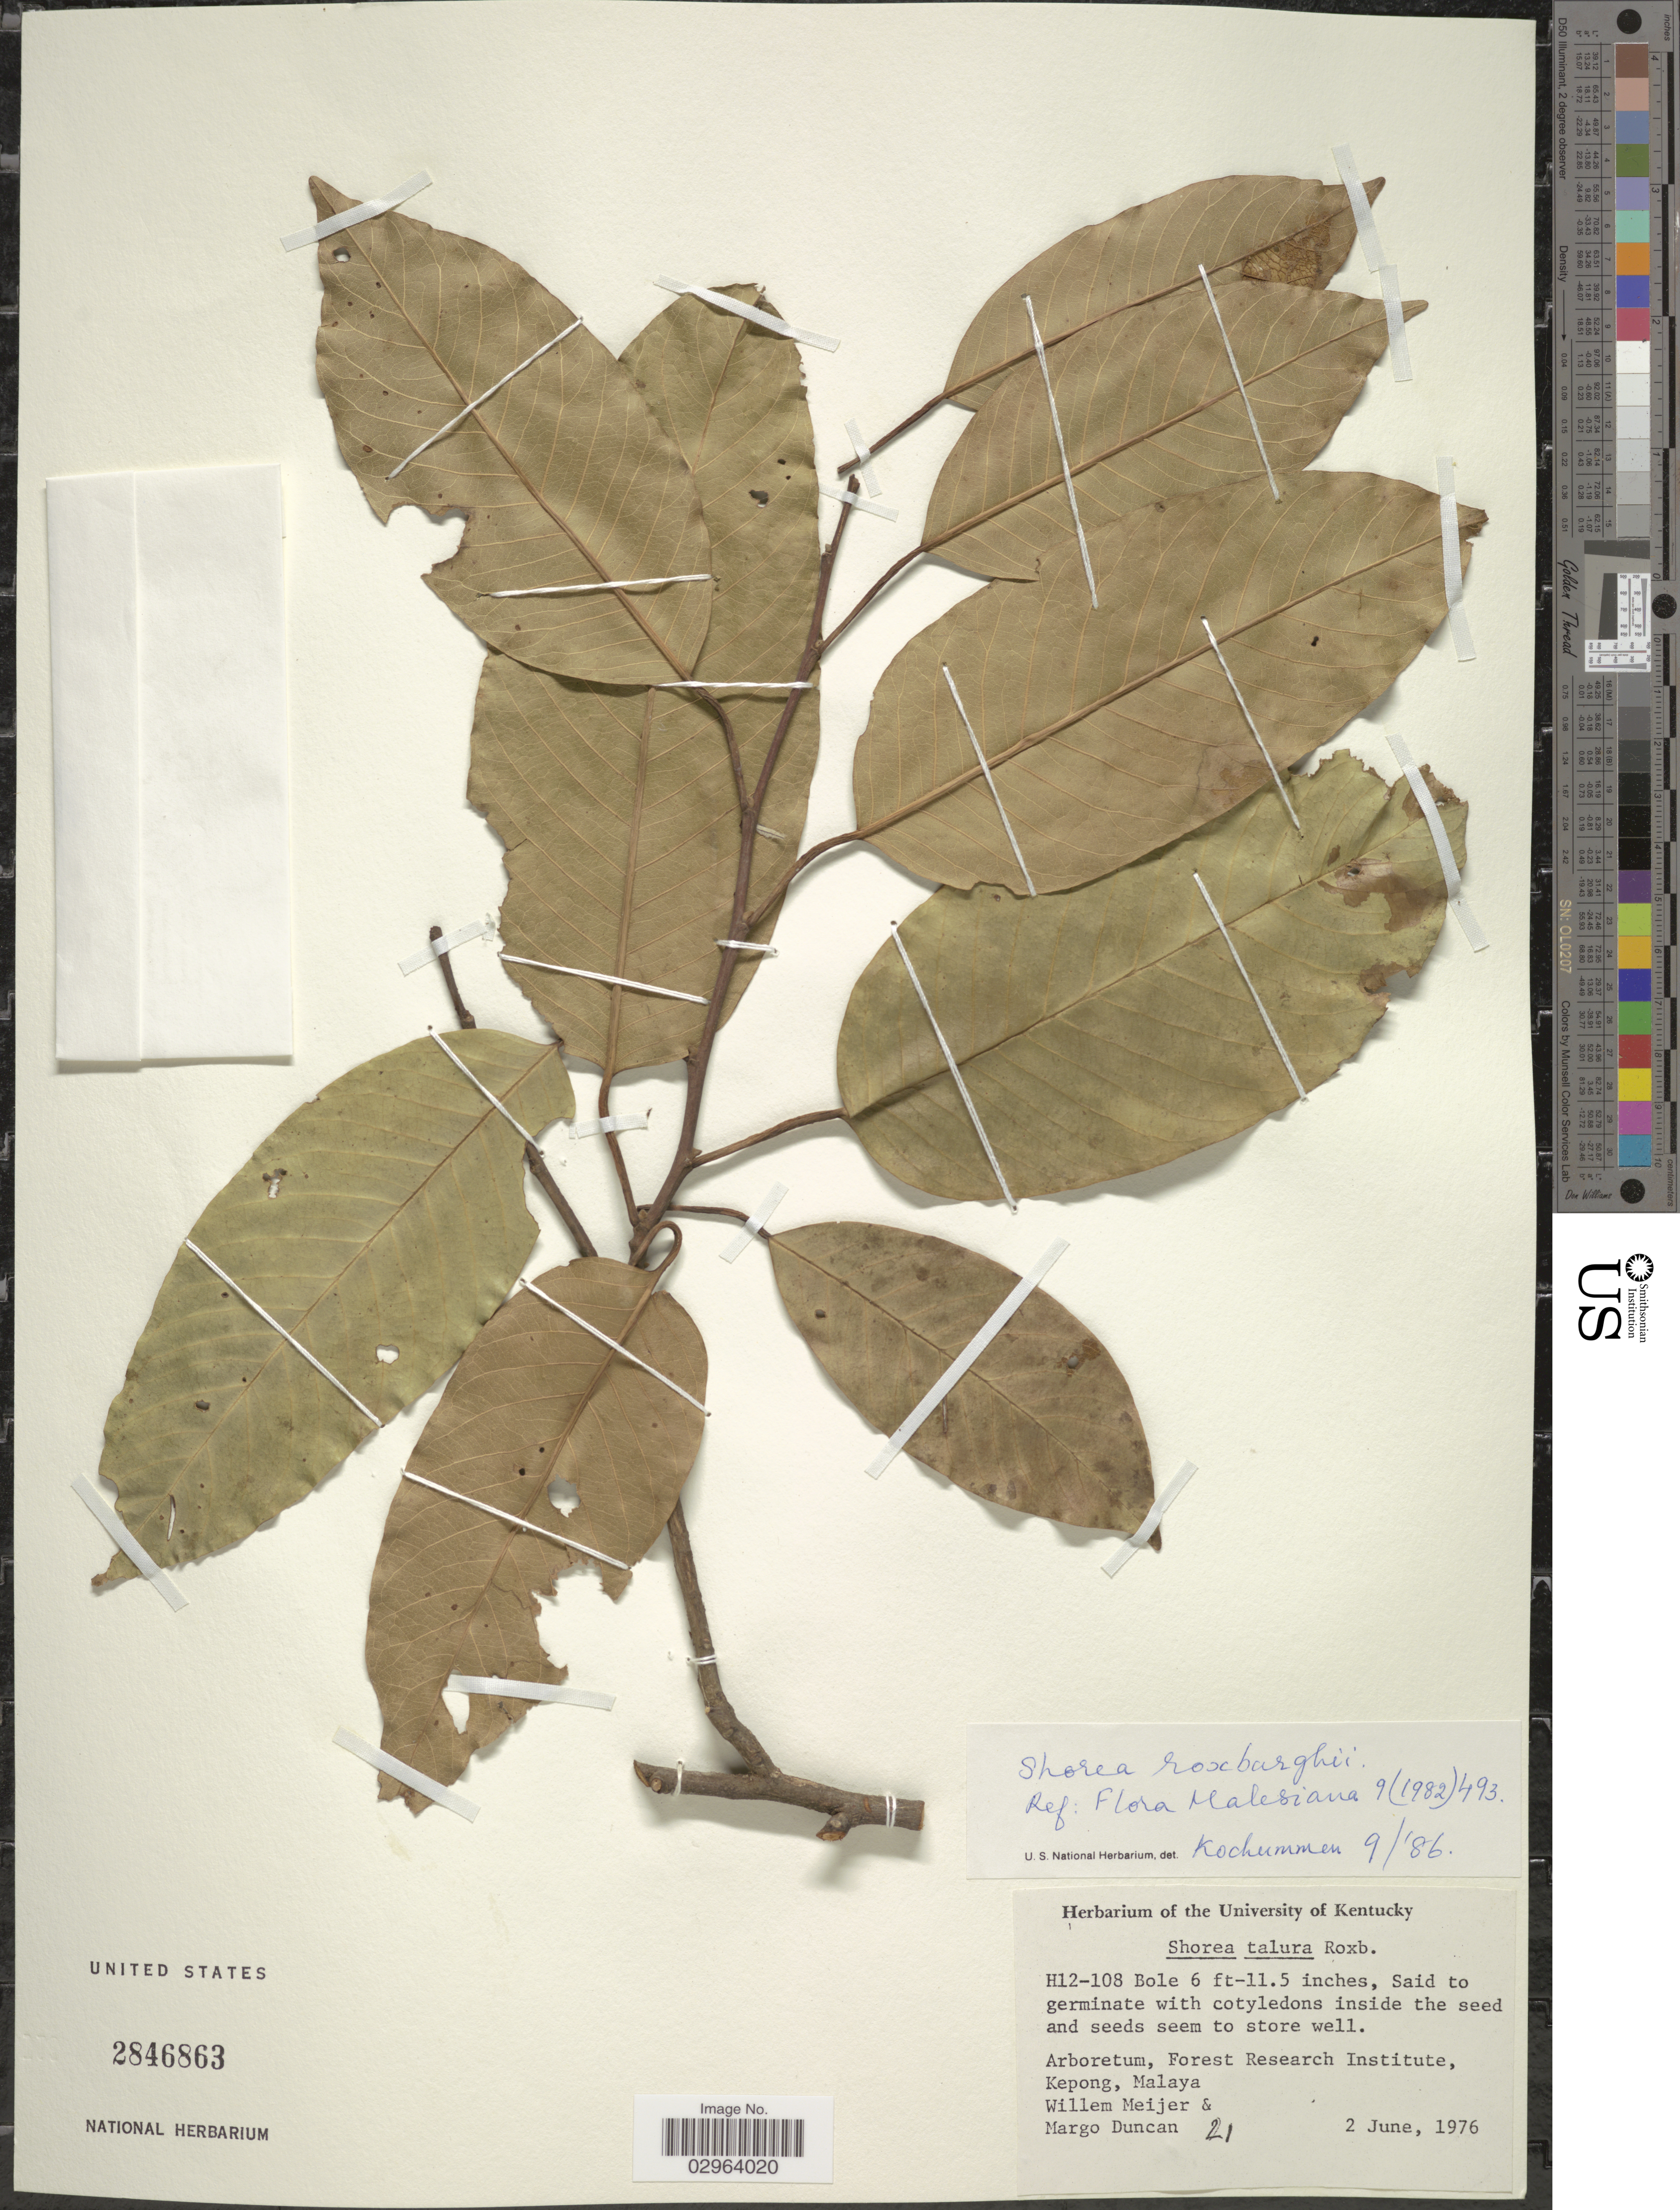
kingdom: Plantae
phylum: Tracheophyta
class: Magnoliopsida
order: Malvales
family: Dipterocarpaceae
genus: Anthoshorea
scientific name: Anthoshorea roxburghii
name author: (G. Don) P.S. Ashton & J. Heck.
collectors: W. Meijer & M. Duncan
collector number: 21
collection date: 1976-06-02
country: Malaysia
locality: Arboretum, Forest Research Institute, Kepong, Malaya.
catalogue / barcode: US 2846863